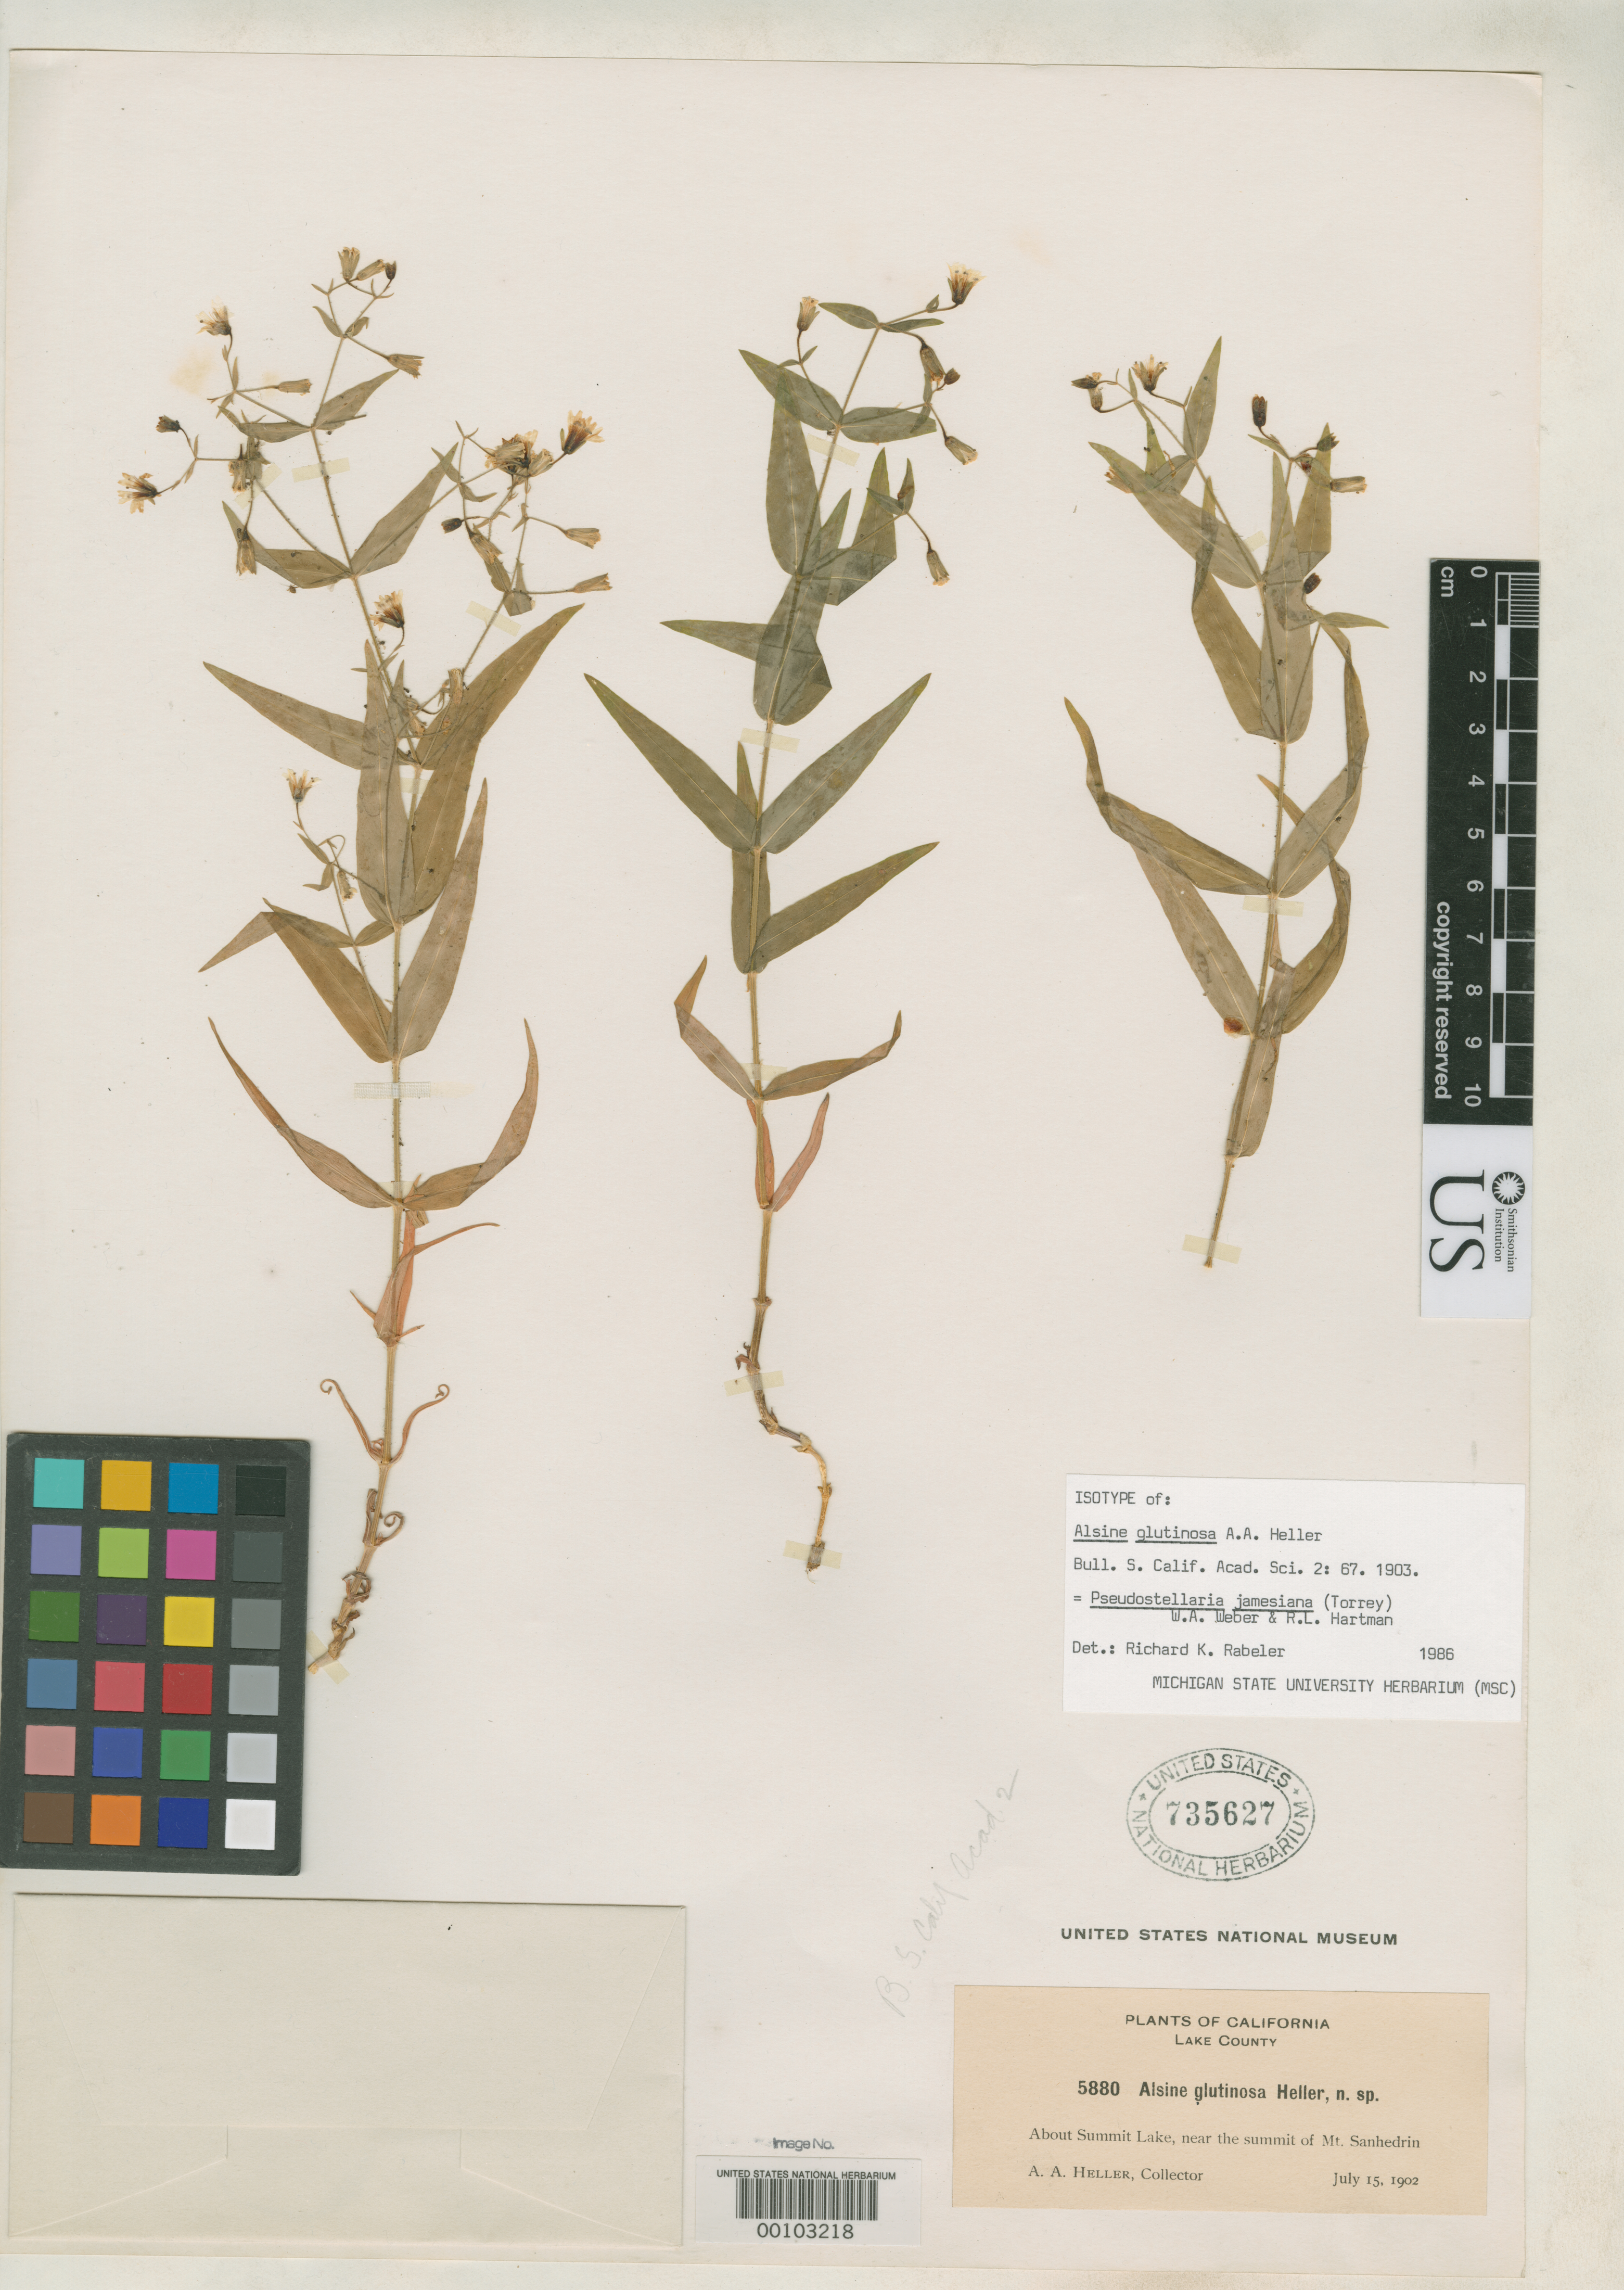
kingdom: Plantae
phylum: Tracheophyta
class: Magnoliopsida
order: Caryophyllales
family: Caryophyllaceae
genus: Alsine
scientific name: Alsine glutinosa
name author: A. Heller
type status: Isotype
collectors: A. A. Heller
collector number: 5880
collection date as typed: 15 Jul 1902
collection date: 1902-07-15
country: United States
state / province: California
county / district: Lake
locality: About Summit Lake, near summit of Mt. San Hedrin.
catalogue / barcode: US 735627